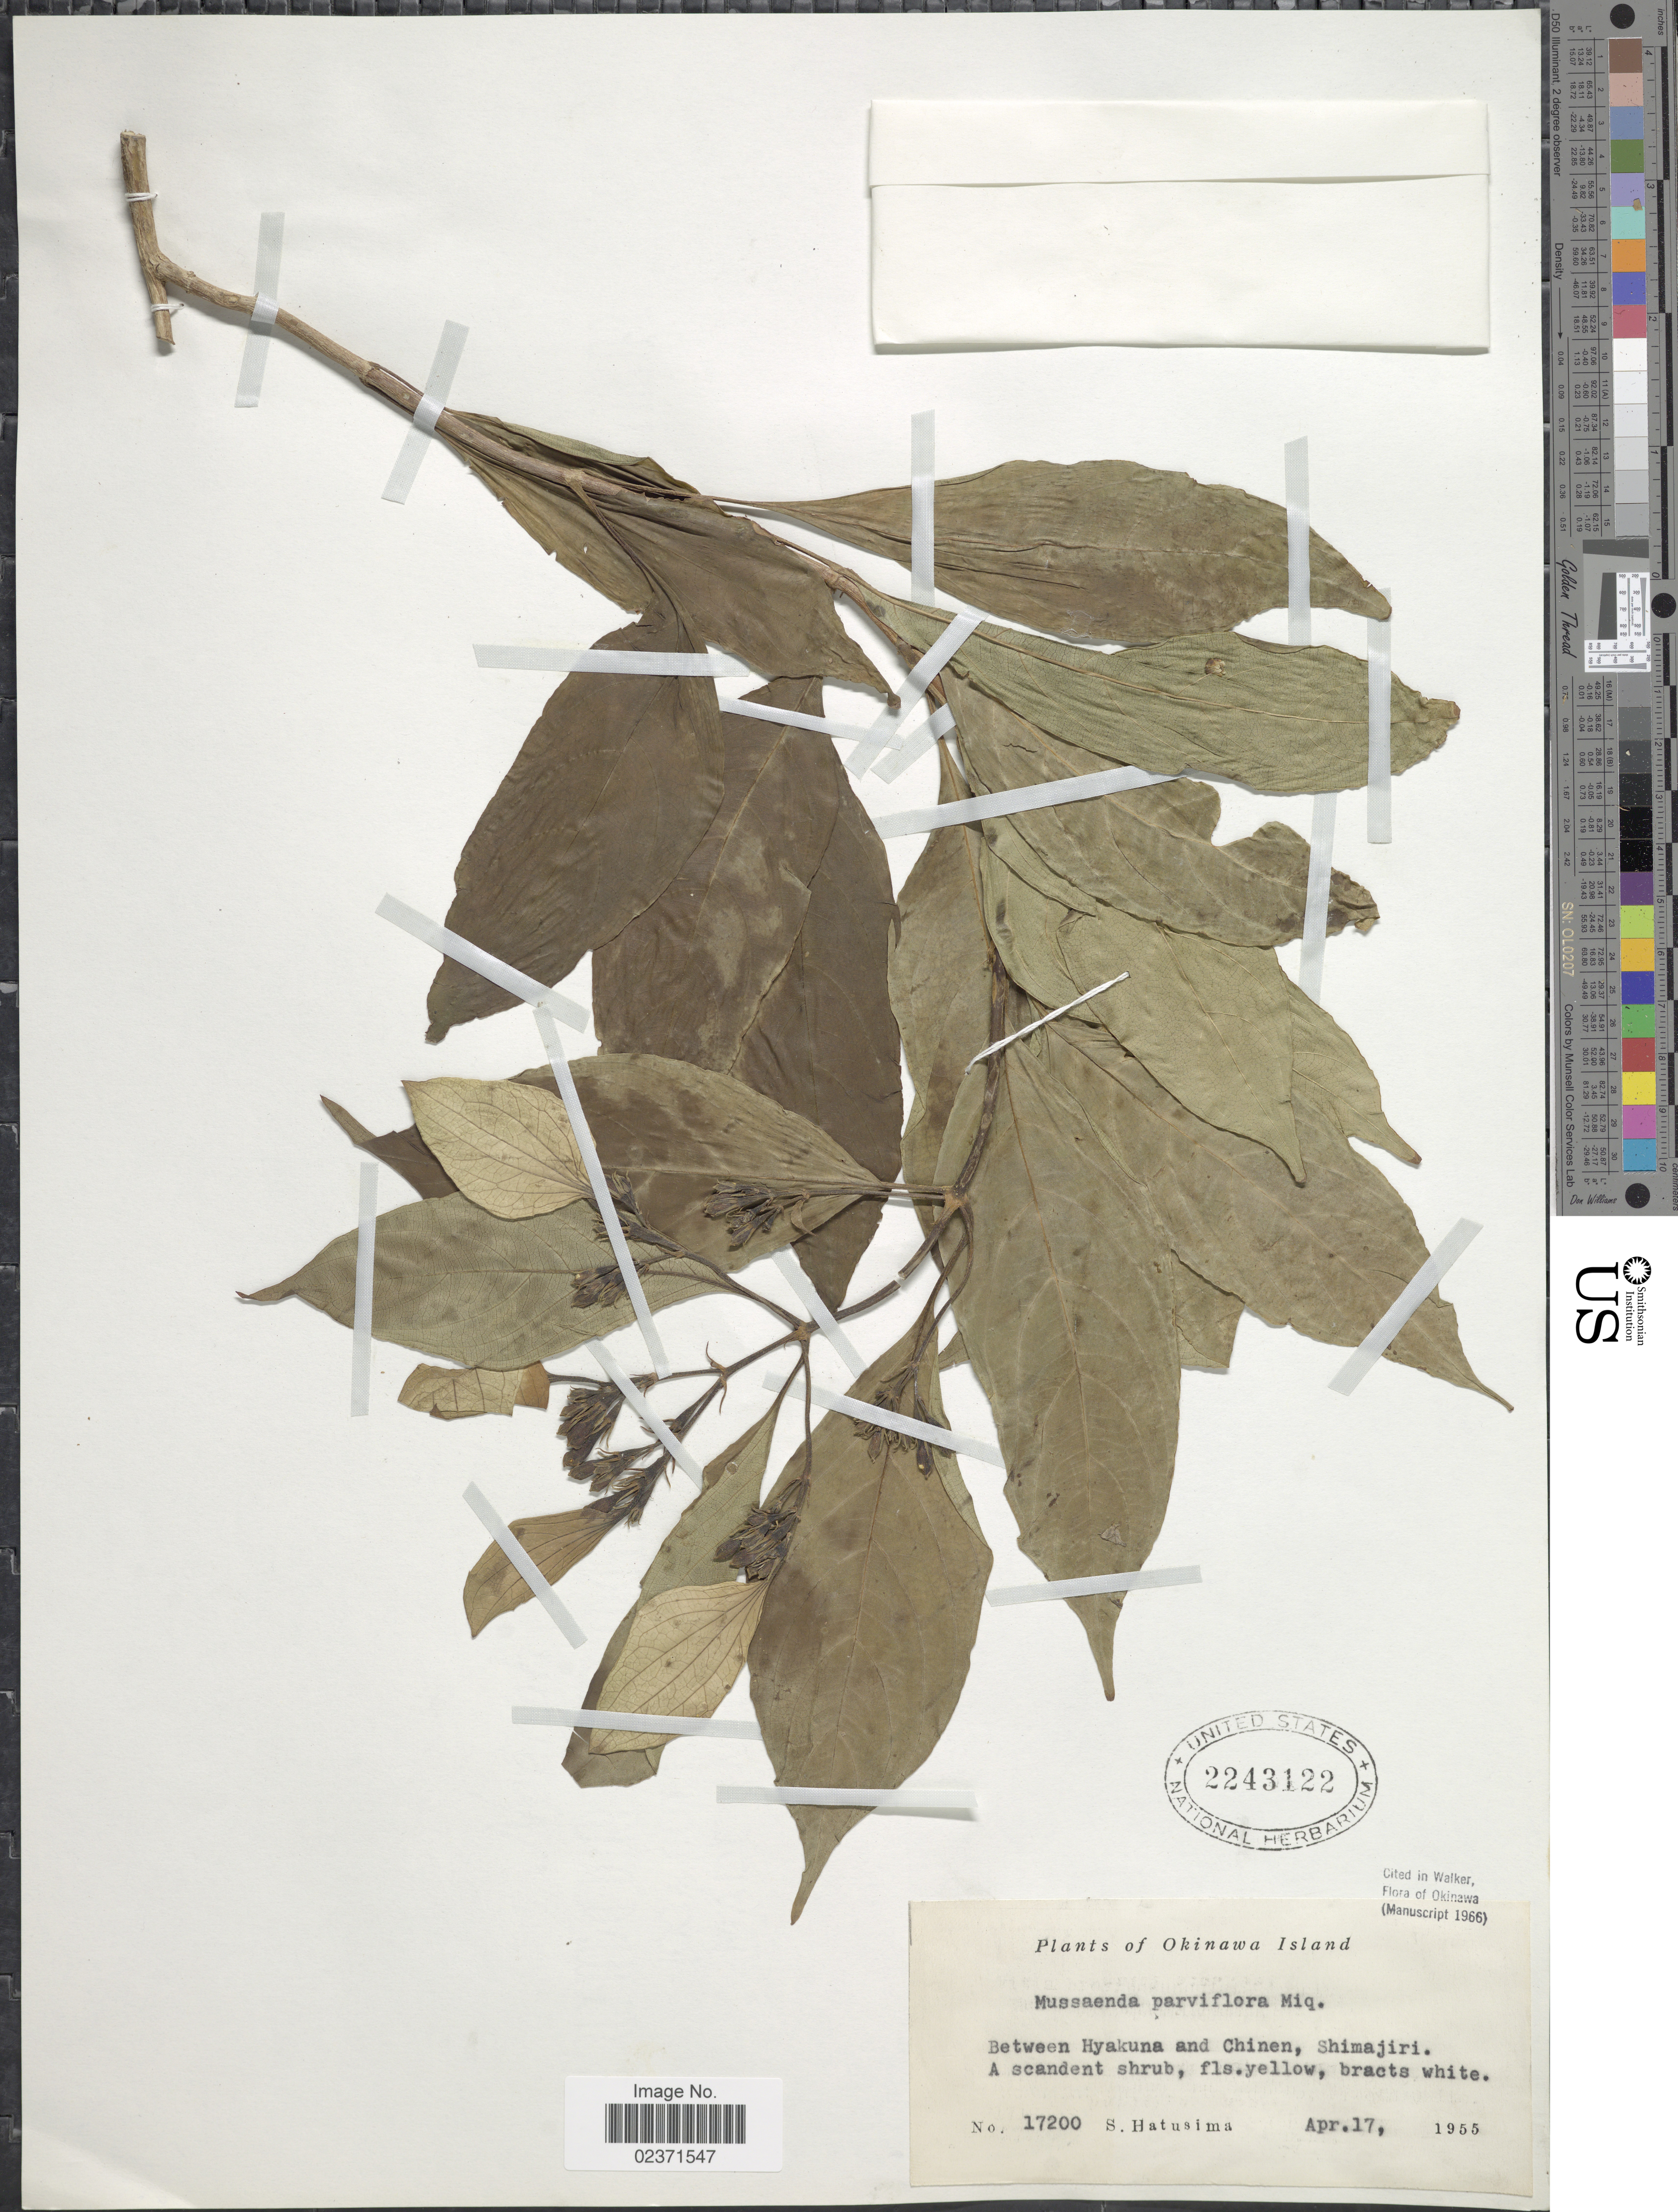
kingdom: Plantae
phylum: Tracheophyta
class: Magnoliopsida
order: Gentianales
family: Rubiaceae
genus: Mussaenda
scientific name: Mussaenda parviflora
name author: Miq.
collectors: S. Hatusima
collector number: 17200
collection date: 1955-04-17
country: Japan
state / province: Okinawa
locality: Between Hyakuna and Chinen, Shimajiri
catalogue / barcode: US 2243122